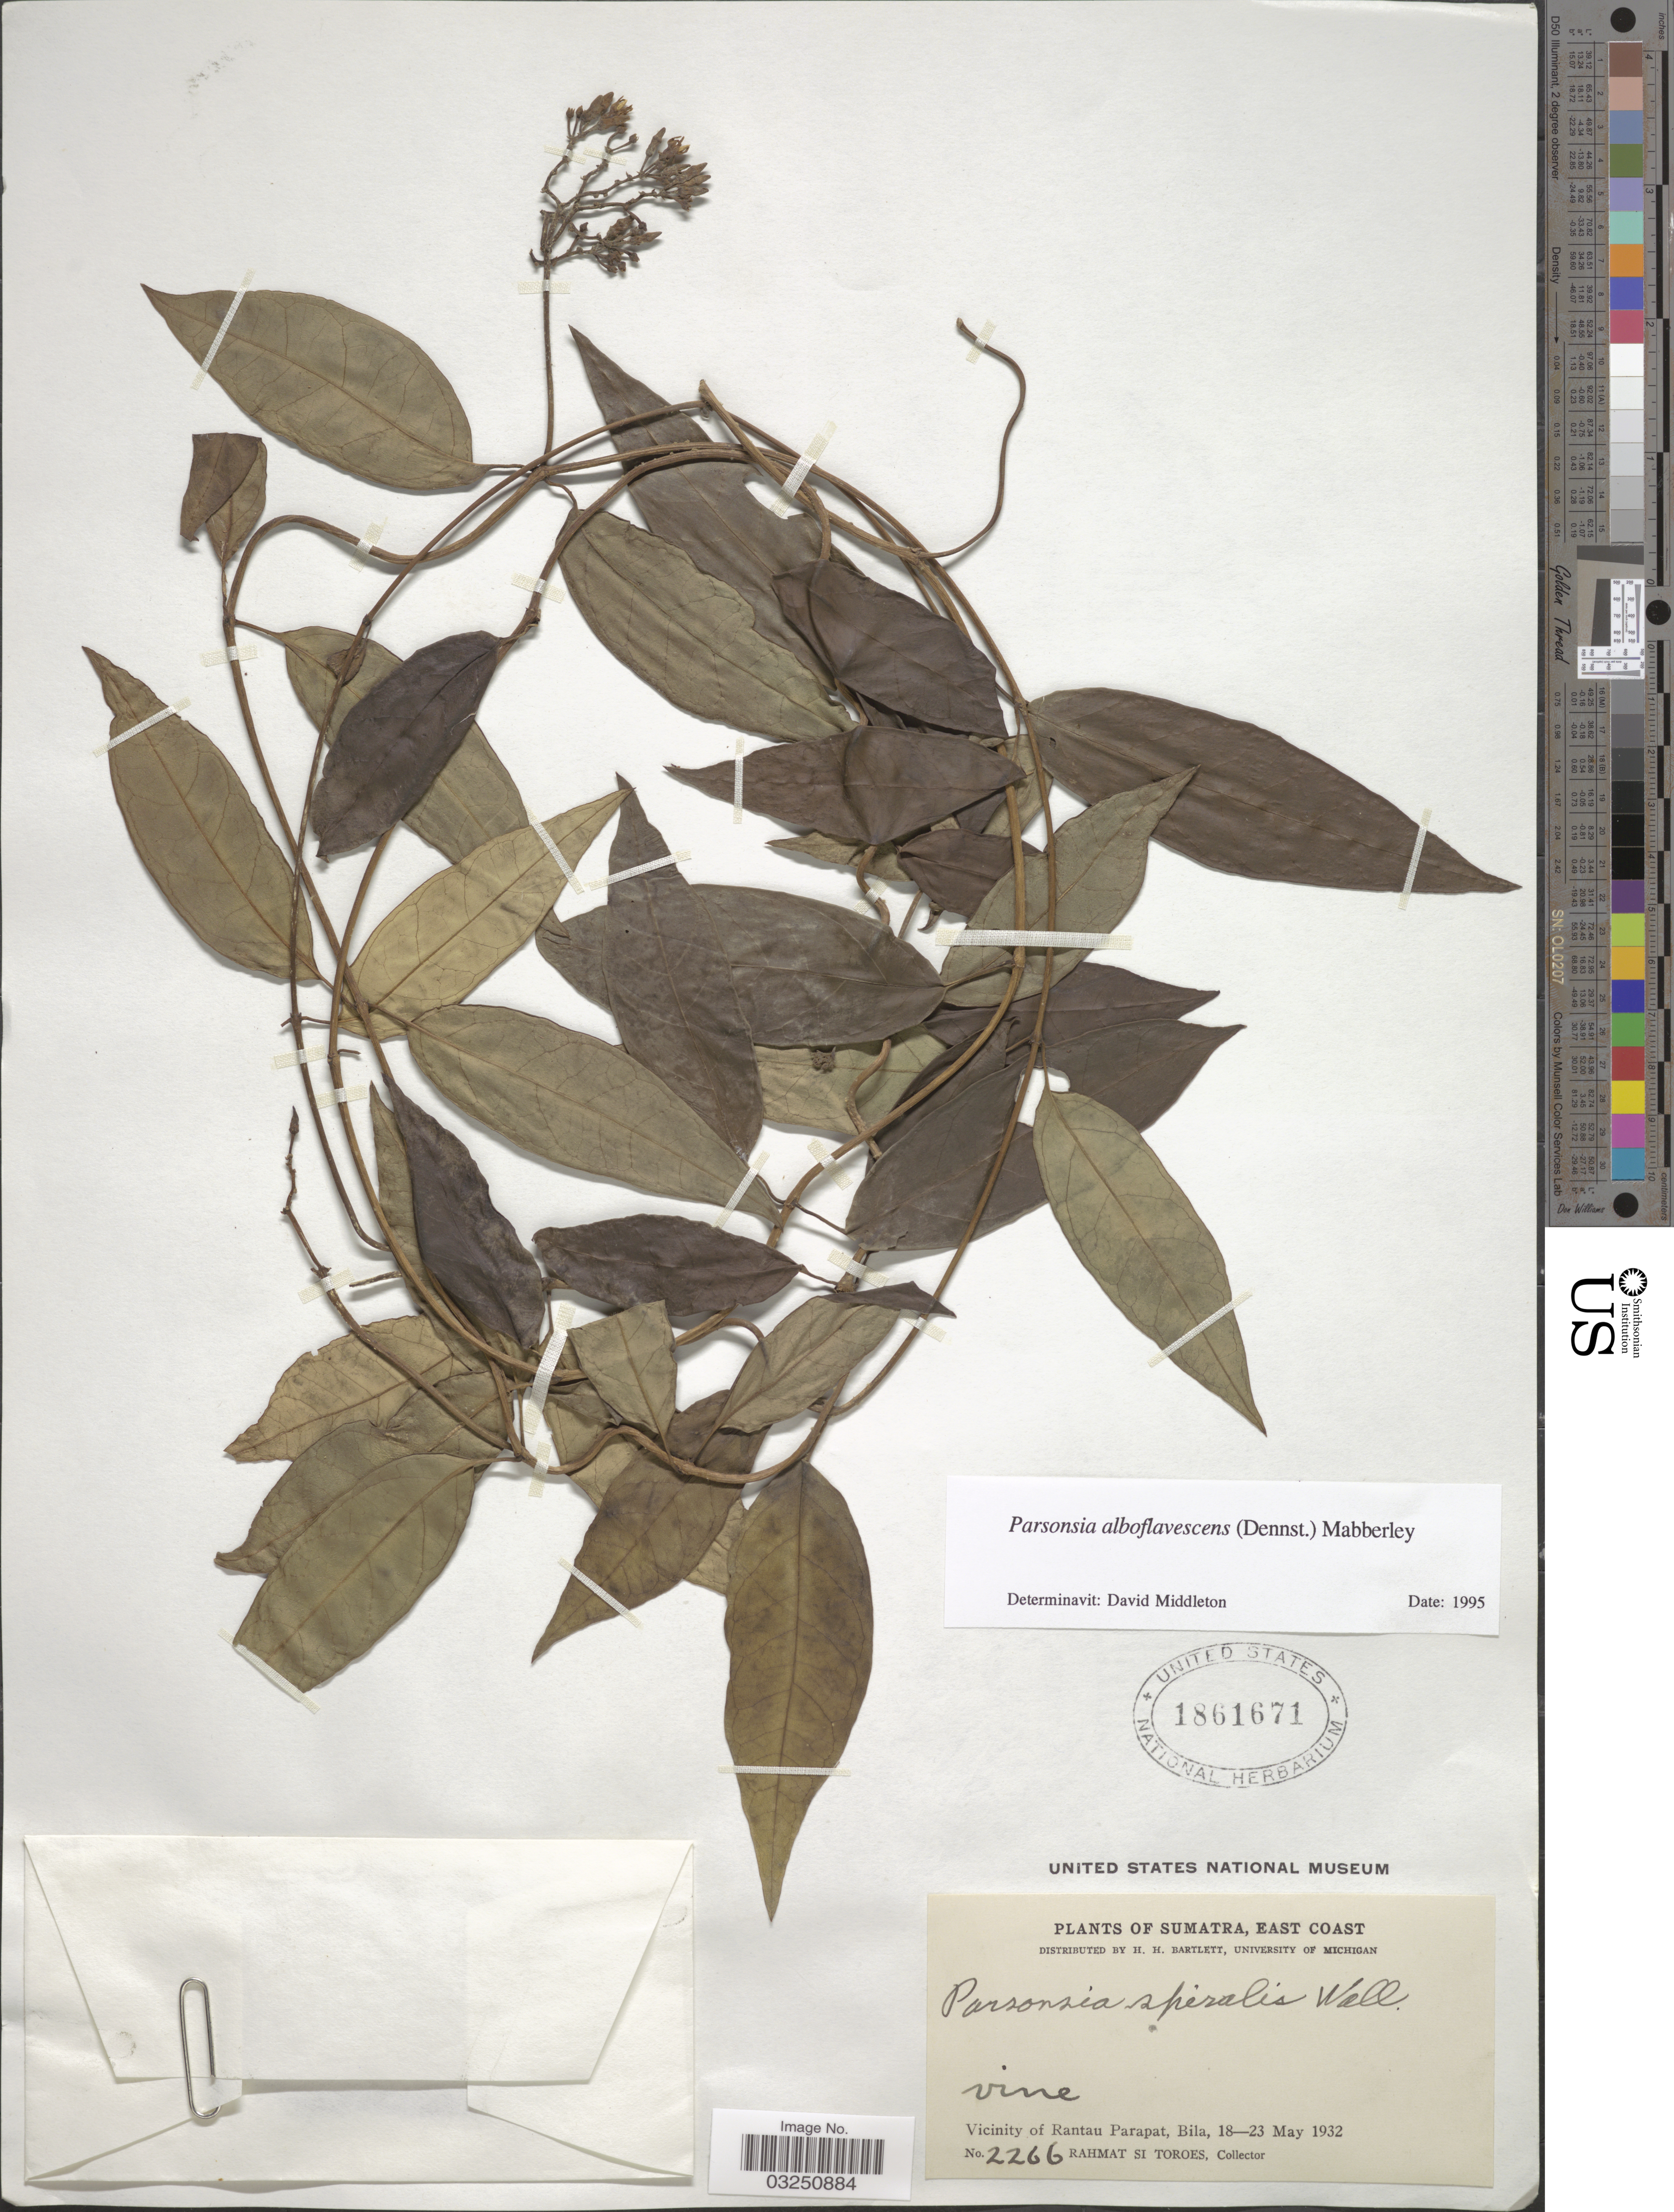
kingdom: Plantae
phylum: Tracheophyta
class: Magnoliopsida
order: Gentianales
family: Apocynaceae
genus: Parsonsia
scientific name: Parsonsia alboflavescens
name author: (Dennst.) Mabberley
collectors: Rahmat Si Boeea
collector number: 2266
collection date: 1932-05-18/1932-05-23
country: Indonesia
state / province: Sumatra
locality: East Coast. Vicinity of Rantau Parapat, Bila.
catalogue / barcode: US 1861671